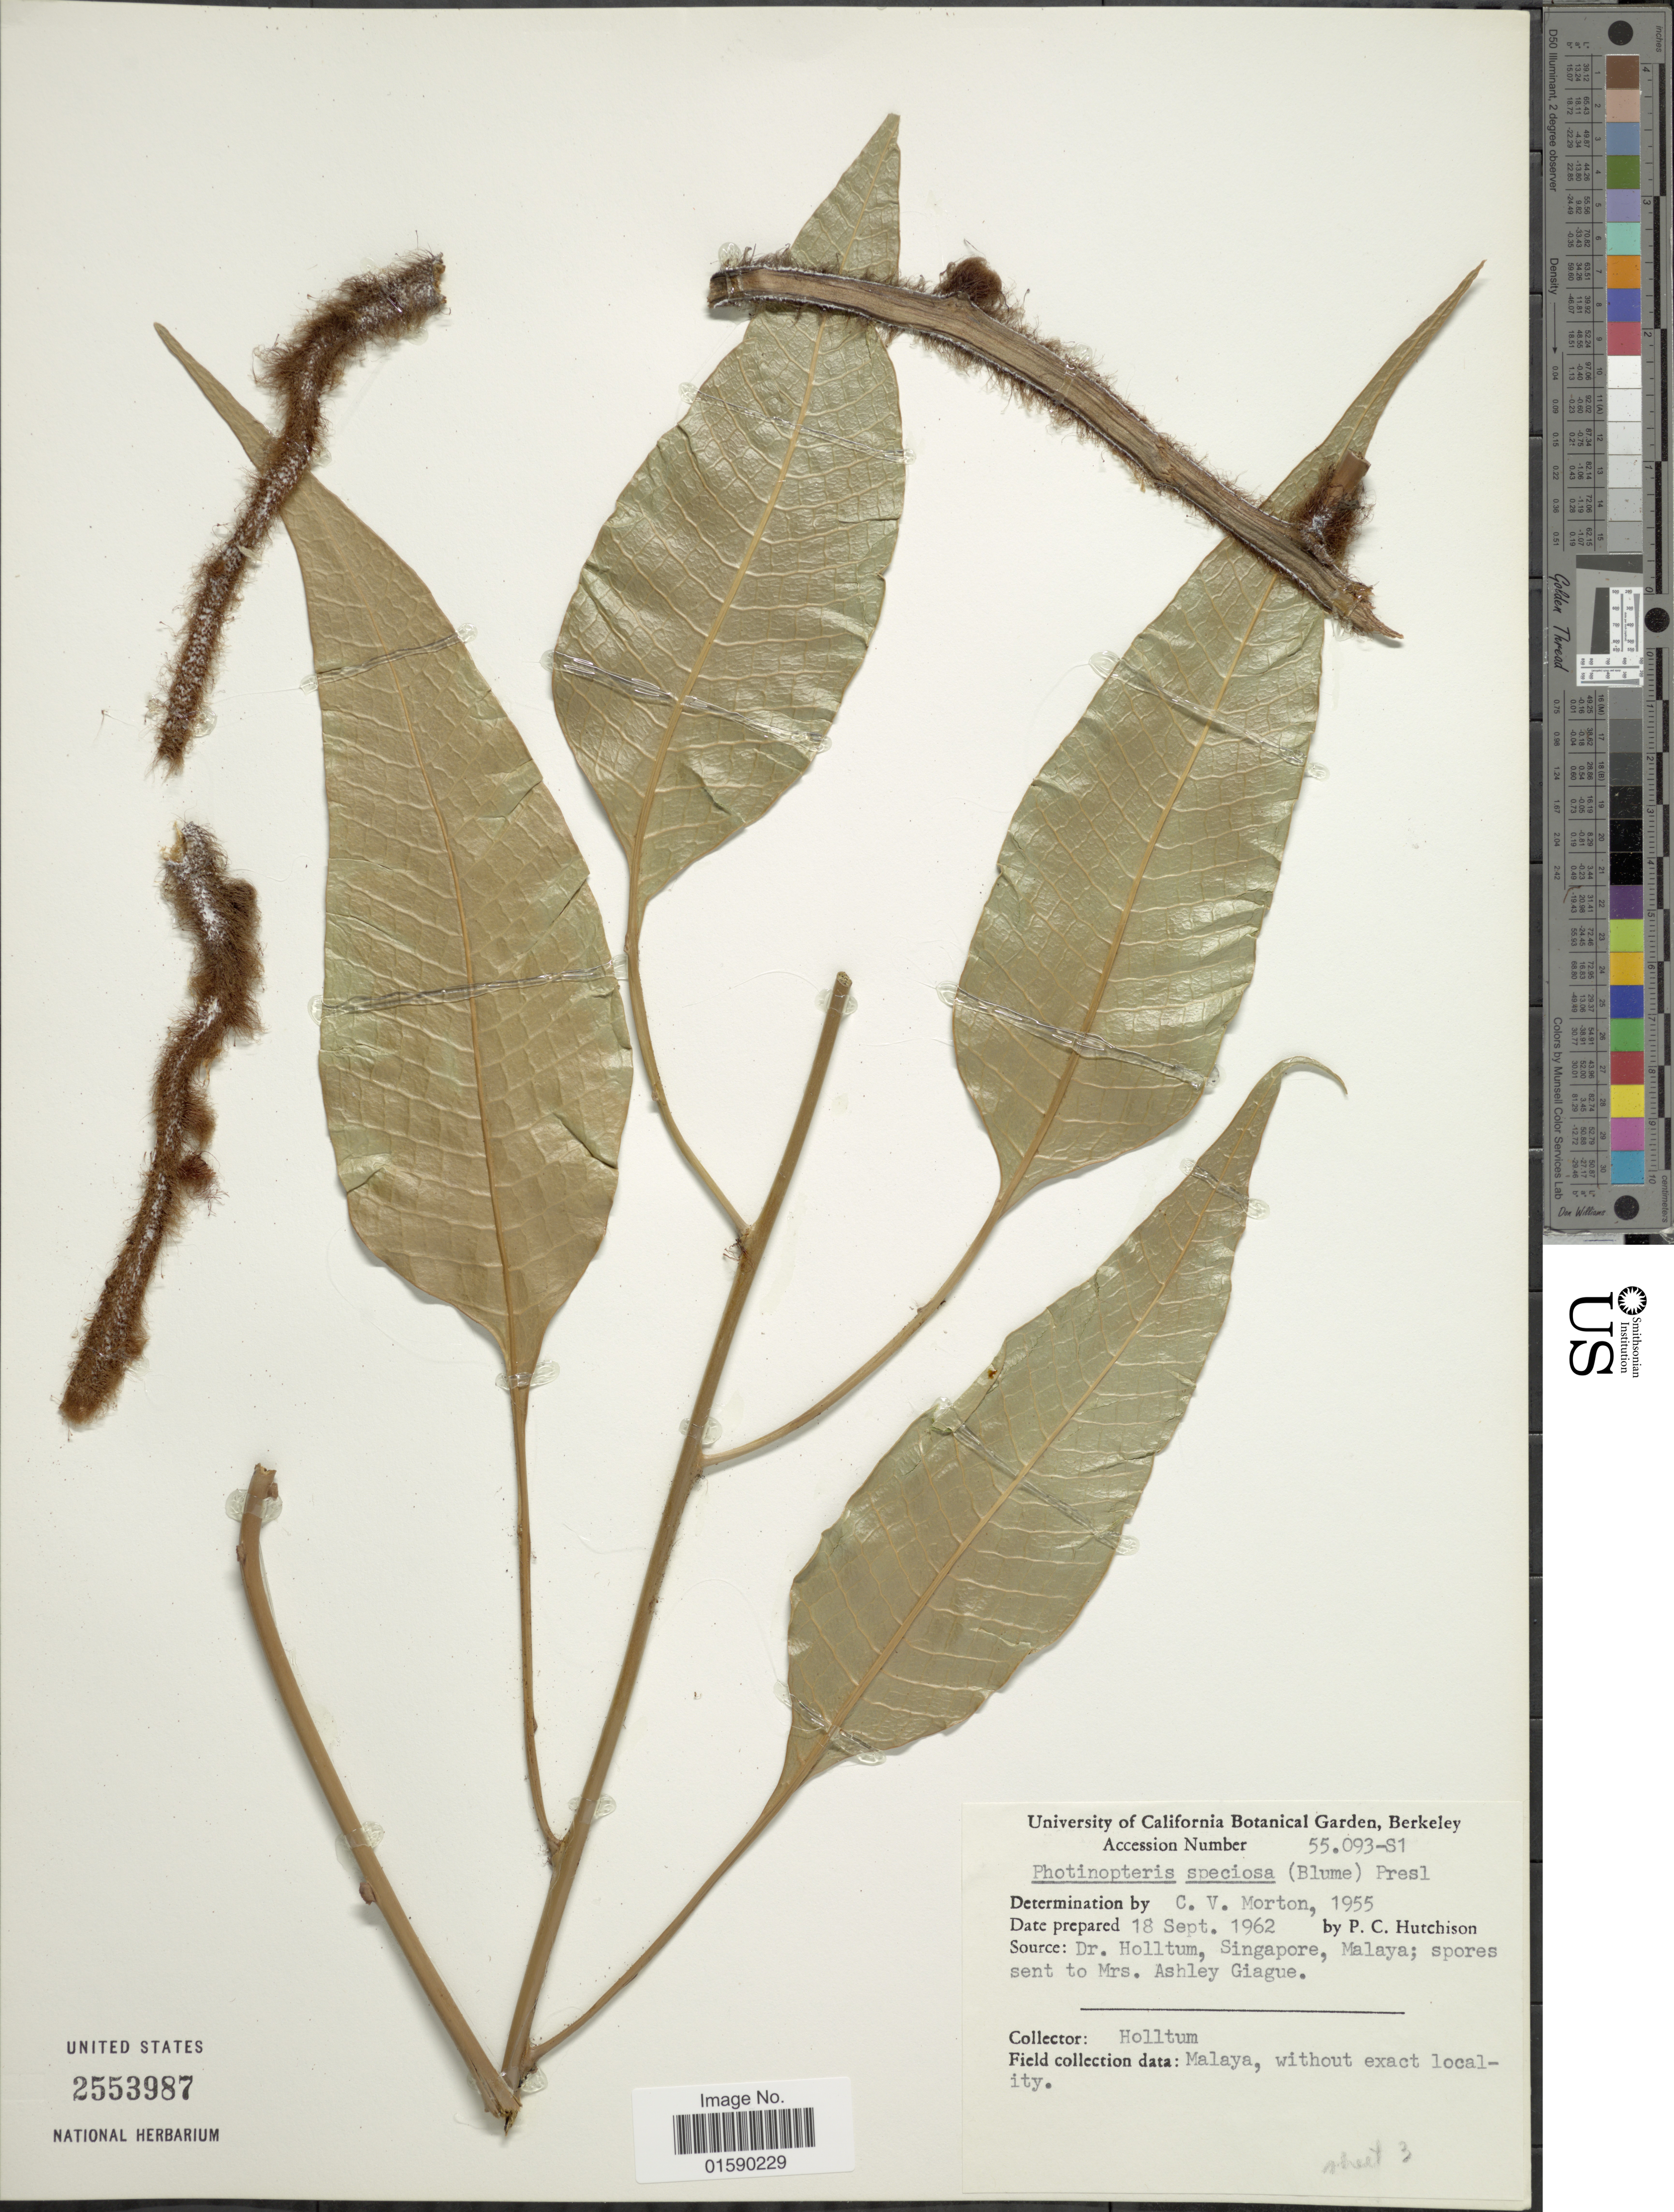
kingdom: Plantae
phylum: Tracheophyta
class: Polypodiopsida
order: Polypodiales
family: Polypodiaceae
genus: Aglaomorpha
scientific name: Aglaomorpha speciosa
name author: (Blume) M.C. Roos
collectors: P. C. Hutchison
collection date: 1962-09-18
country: United States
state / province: California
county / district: Alameda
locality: University of California Botanical Garden, Berkeley.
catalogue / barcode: US 2553987